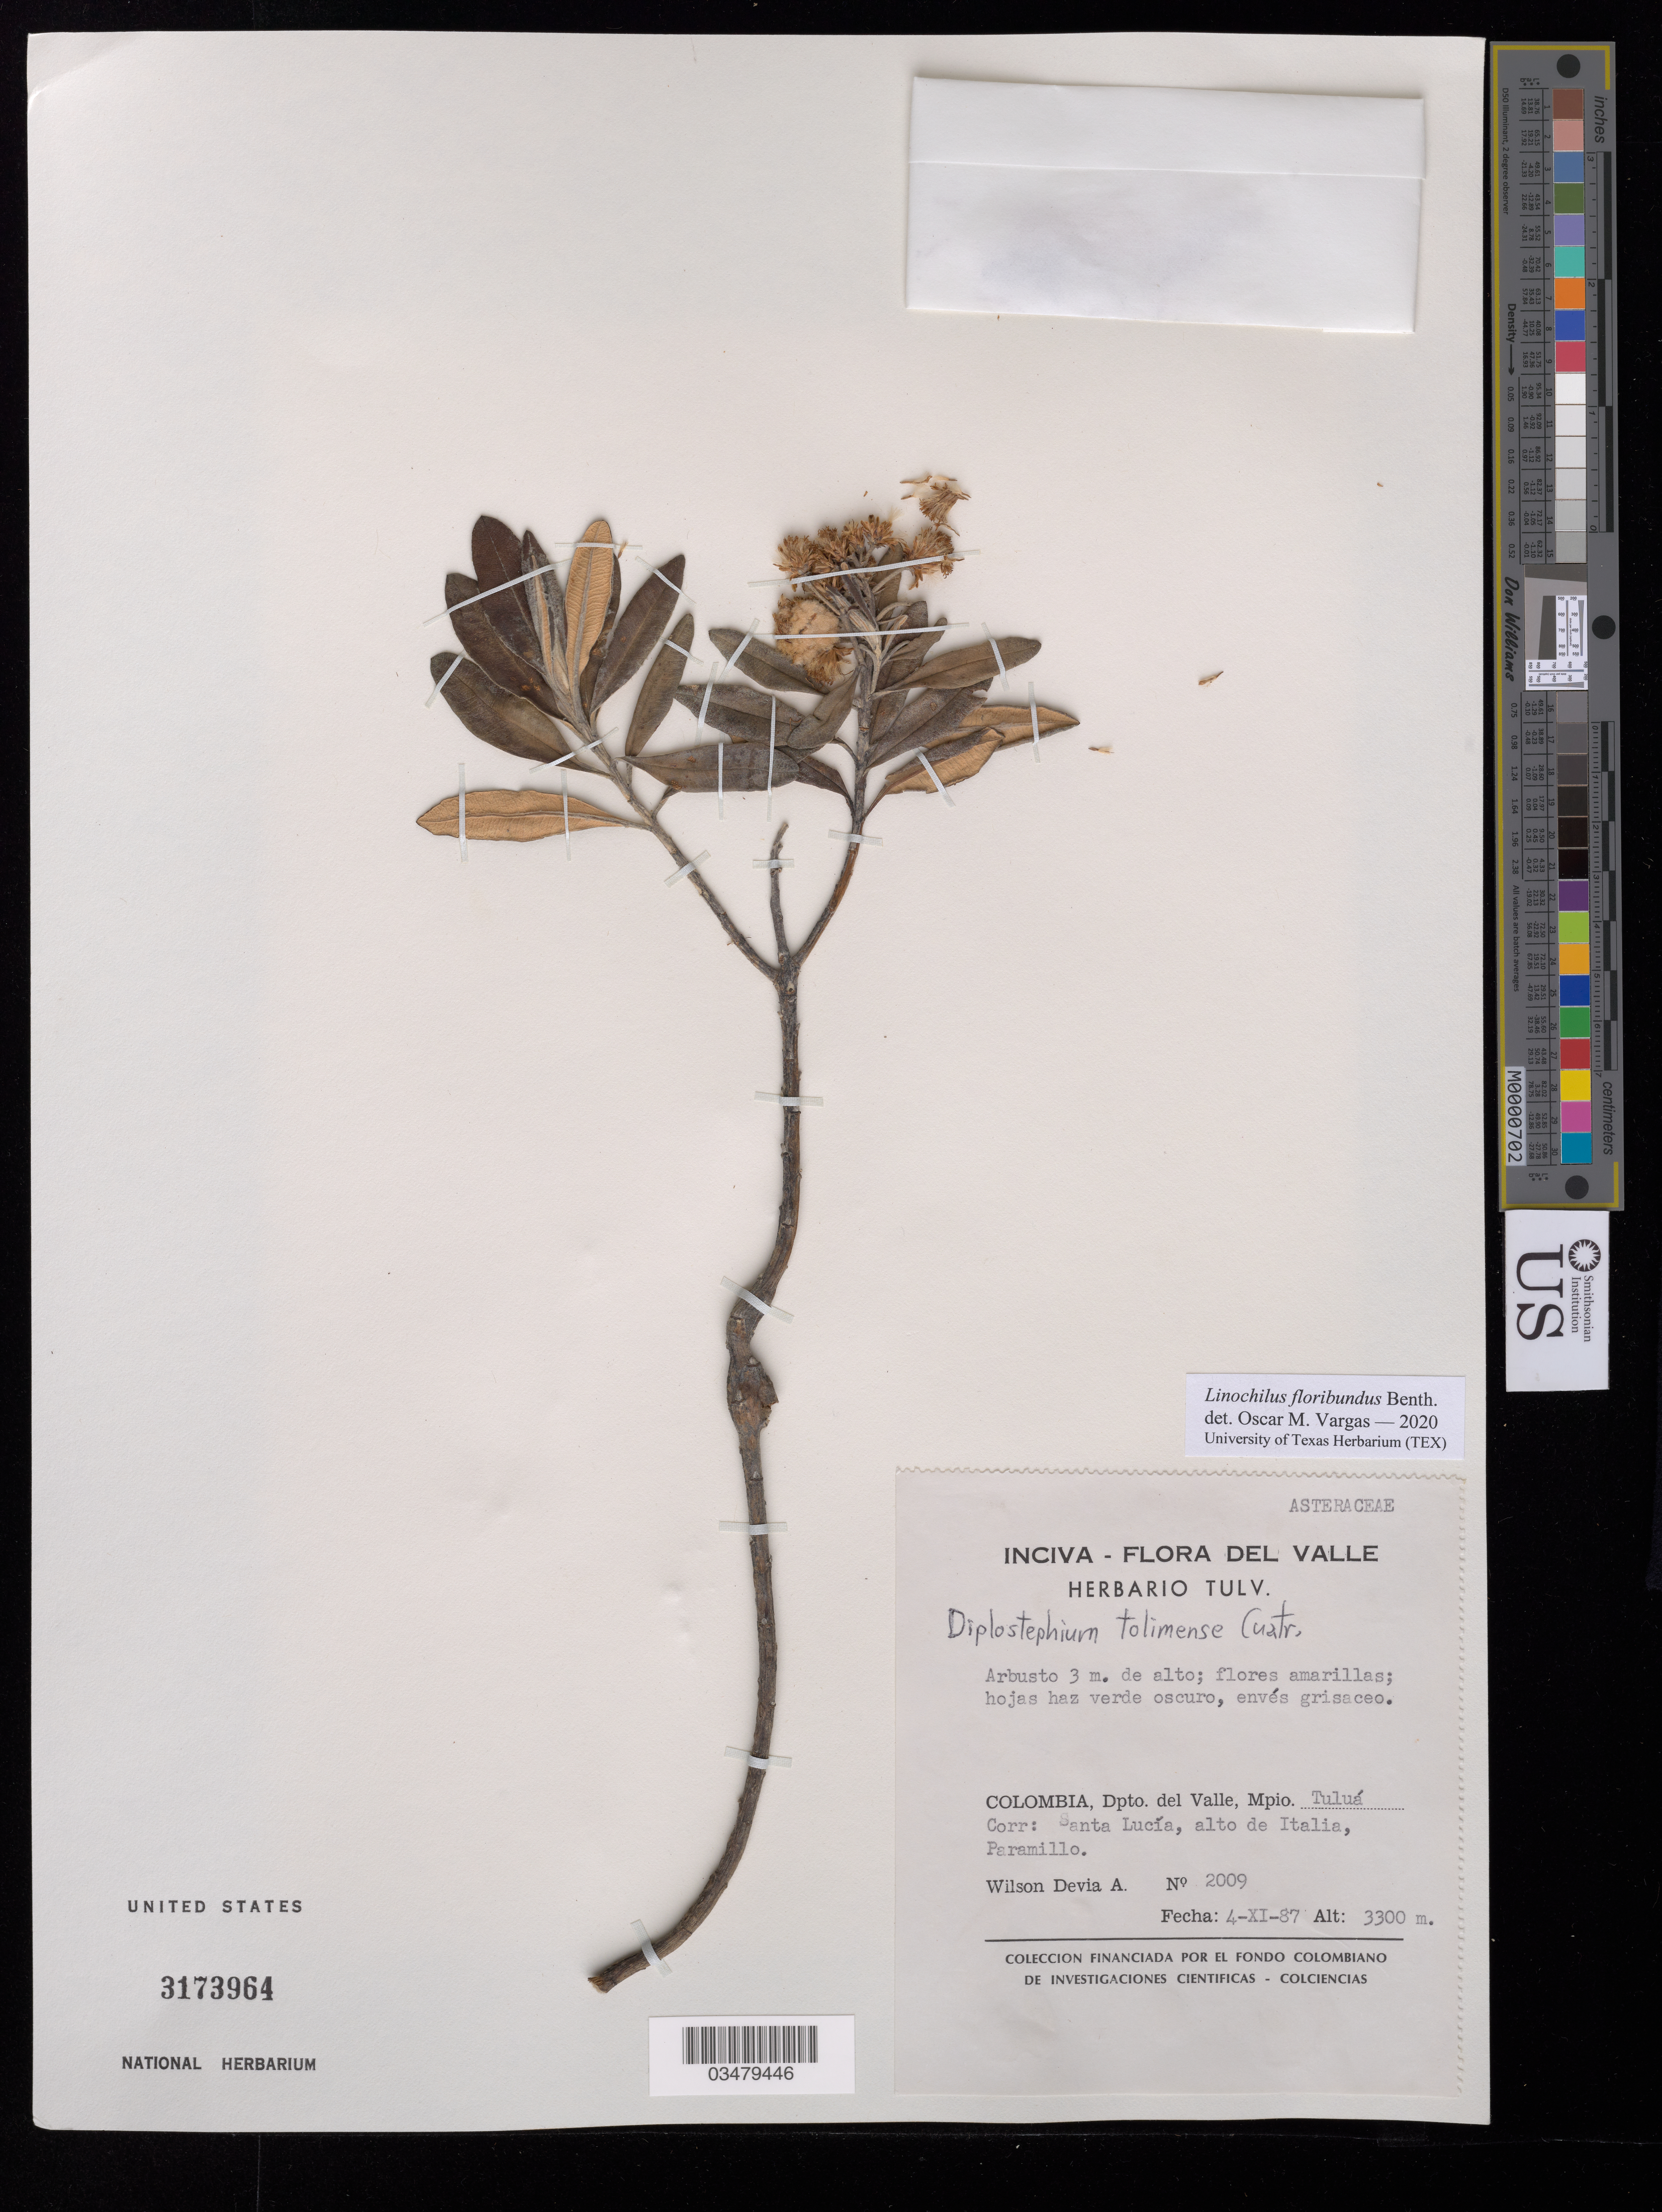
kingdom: Plantae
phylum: Tracheophyta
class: Magnoliopsida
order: Asterales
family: Asteraceae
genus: Linochilus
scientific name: Linochilus floribundus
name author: Benth.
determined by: Vargas, Oscar M.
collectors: W. Devia A. & F. Prado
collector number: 2009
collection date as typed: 04 Nov 1987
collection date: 1987-11-04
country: Colombia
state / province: Valle del Cauca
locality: Mpio. Tuluá, Corr. Santa Lucía, Alto De Italia, Paramillo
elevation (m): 3300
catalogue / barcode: US 3173964